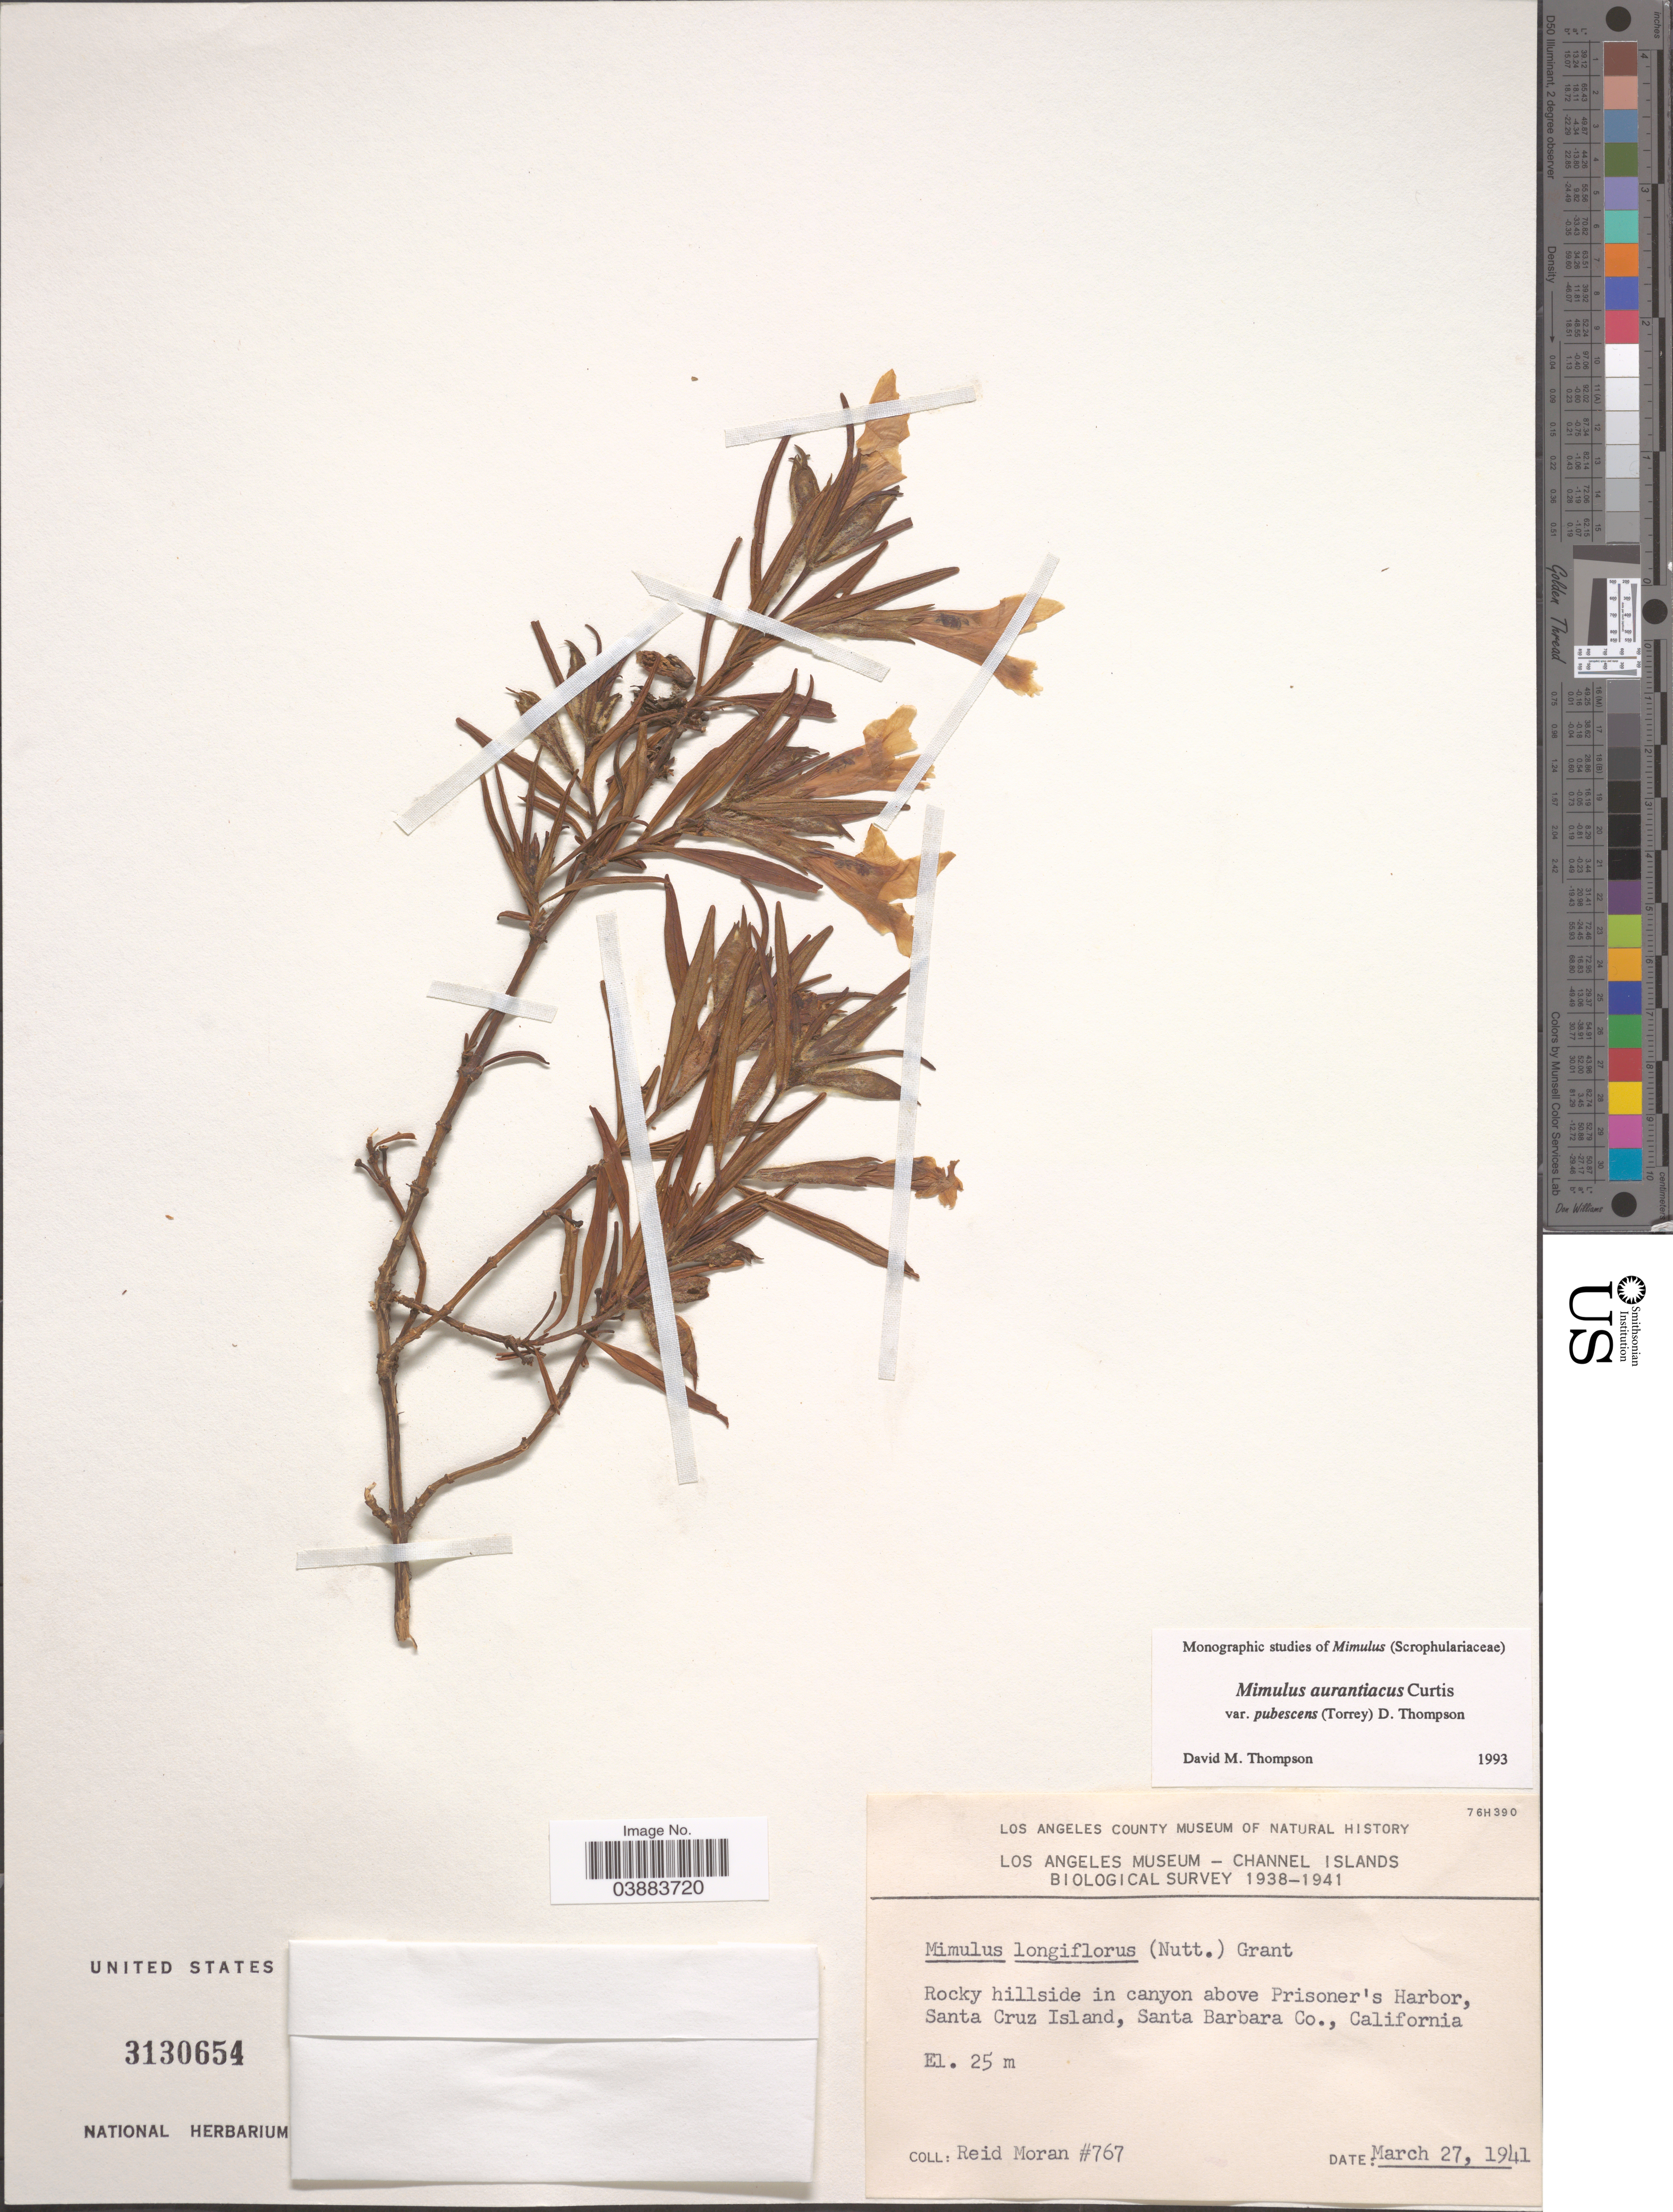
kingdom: Plantae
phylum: Tracheophyta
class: Magnoliopsida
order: Lamiales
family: Phrymaceae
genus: Diplacus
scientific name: Diplacus aurantiacus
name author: (Curtis) Jeps.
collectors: R. Moran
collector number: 767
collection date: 1941-03-27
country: United States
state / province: California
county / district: Santa Barbara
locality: Rocky hillside in canyon above Prisoner's Harbor, Santa Cruz Island, Santa Barbara Co.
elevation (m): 25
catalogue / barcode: US 3130654